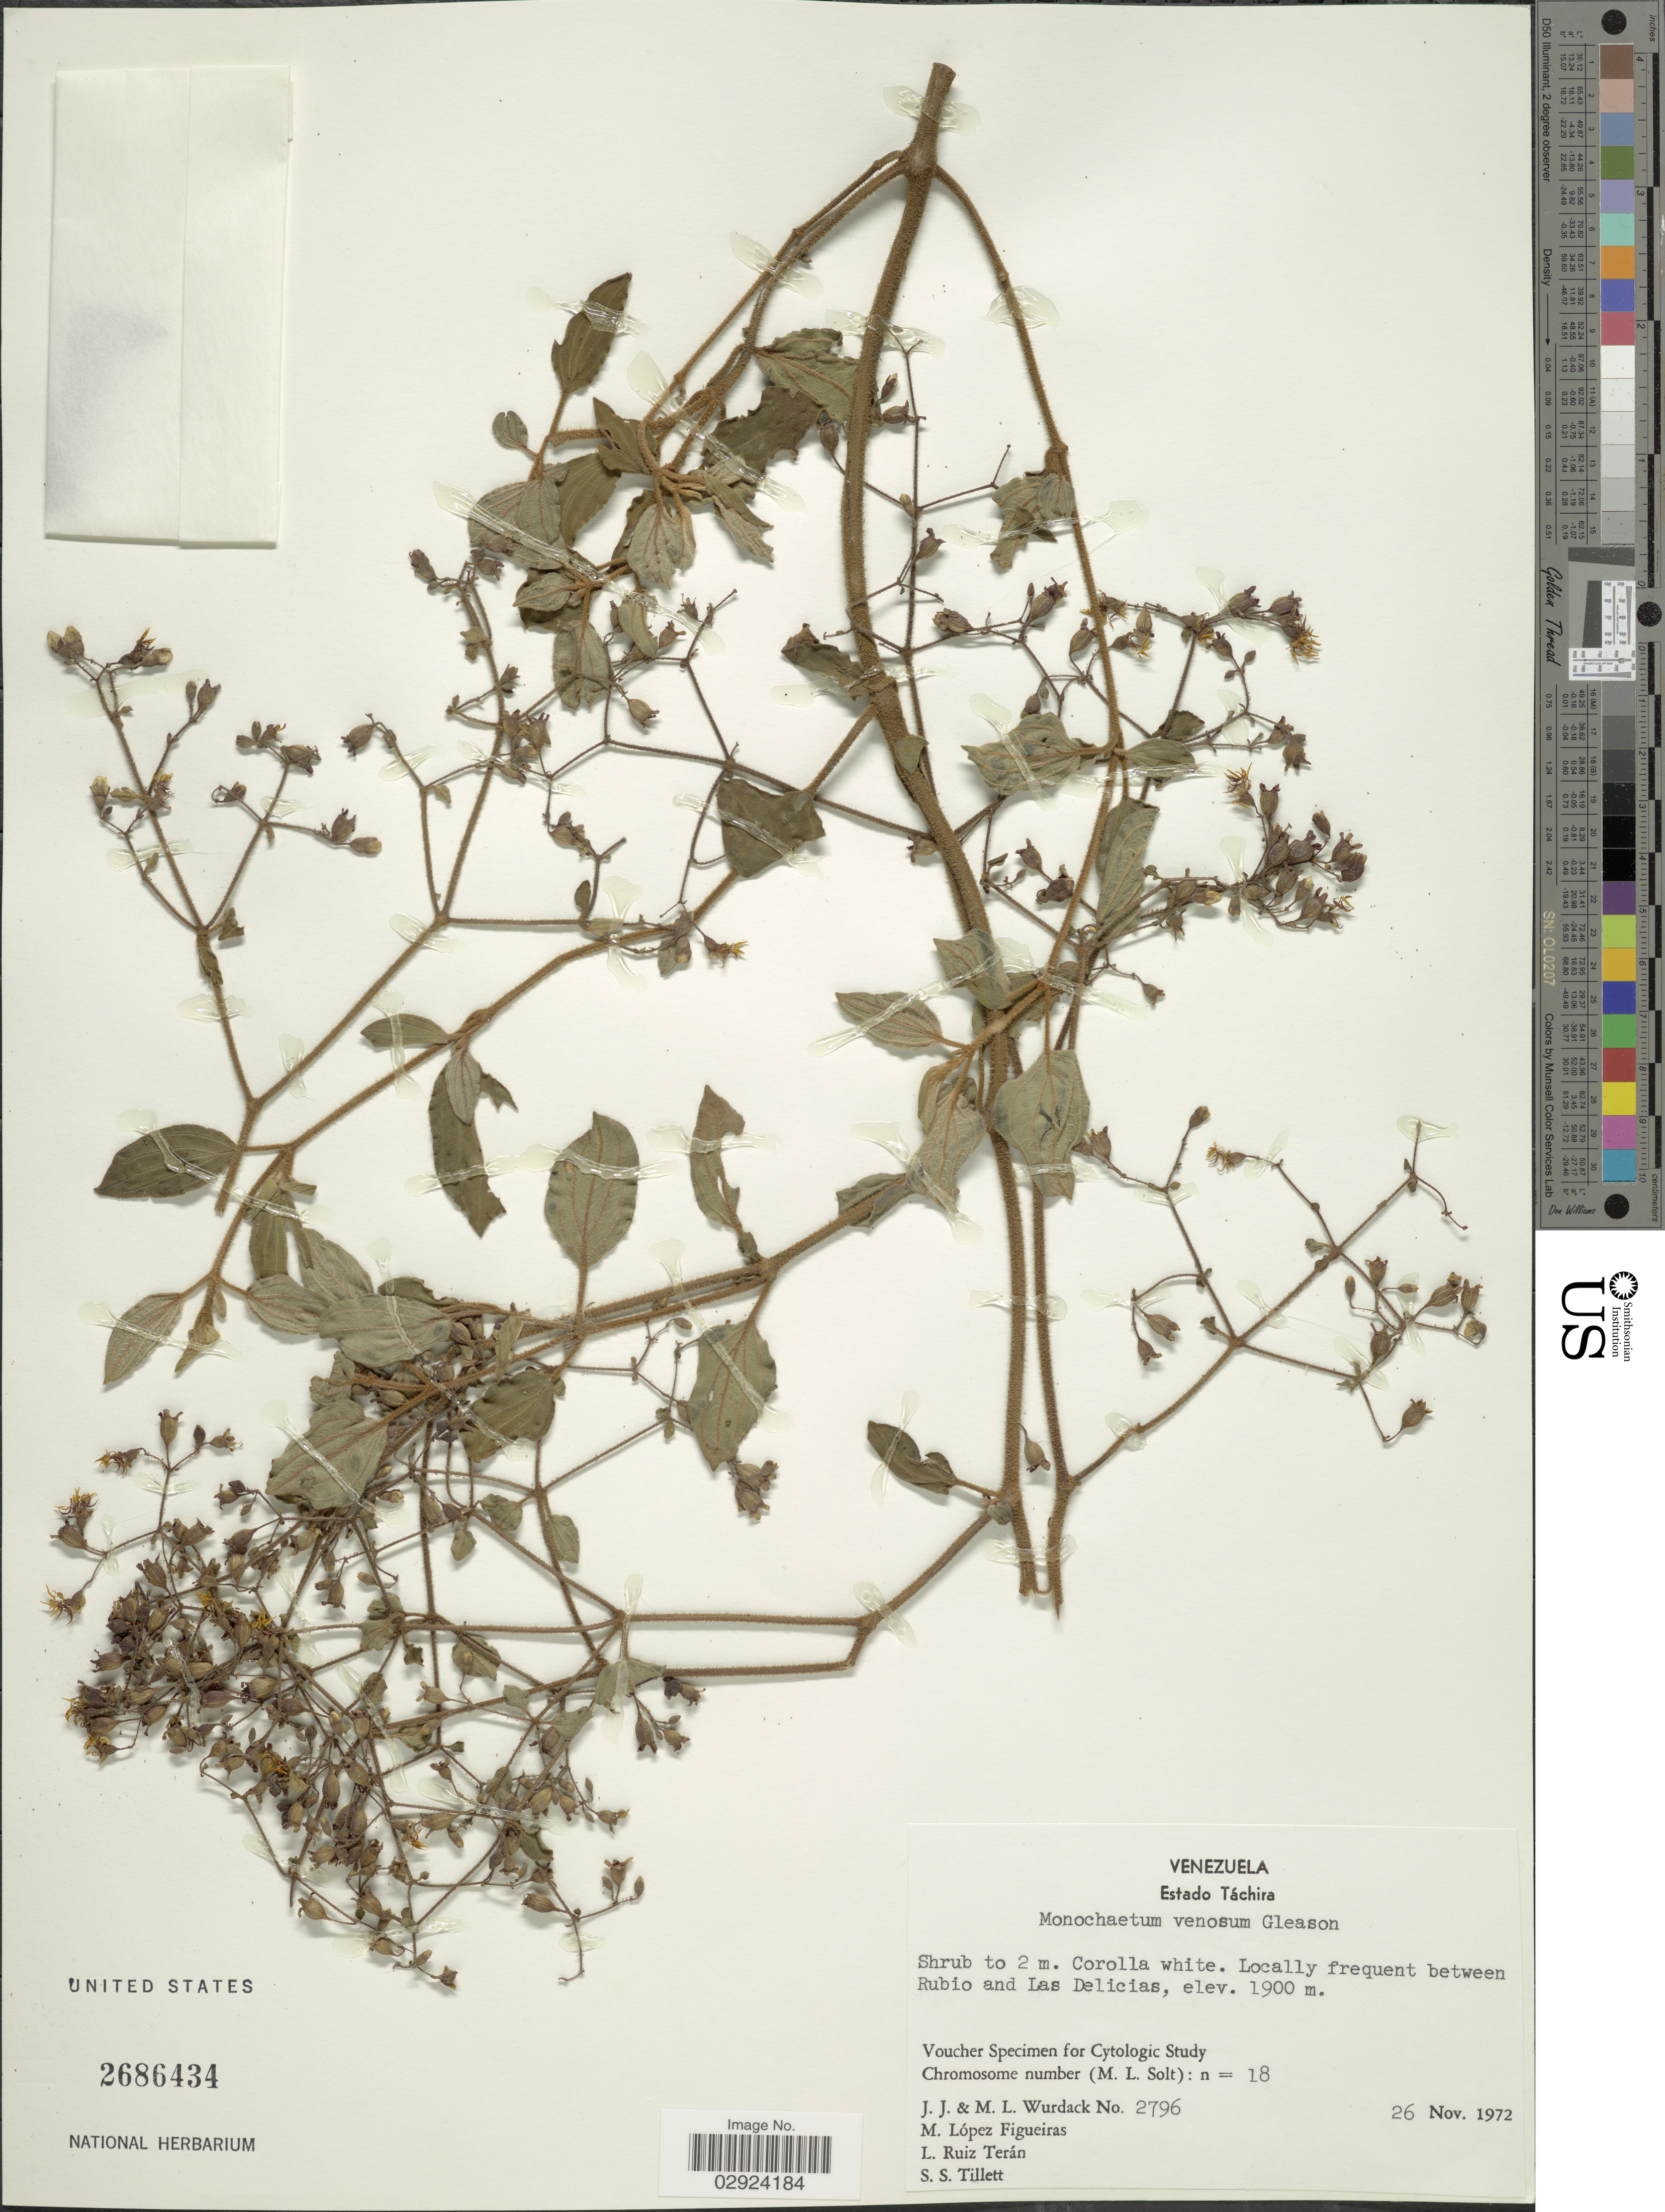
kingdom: Plantae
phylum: Tracheophyta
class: Magnoliopsida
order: Myrtales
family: Melastomataceae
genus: Monochaetum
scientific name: Monochaetum venosum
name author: Gleason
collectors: J. J. Wurdack, M. L. Wurdack, M. López Figueiras & L. E. Ruíz-Terán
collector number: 2796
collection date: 1972-11-26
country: Venezuela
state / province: Tachira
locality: Estado Táchira, frequent between Rubio and Las Delicias.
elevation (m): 1900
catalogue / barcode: US 2686434